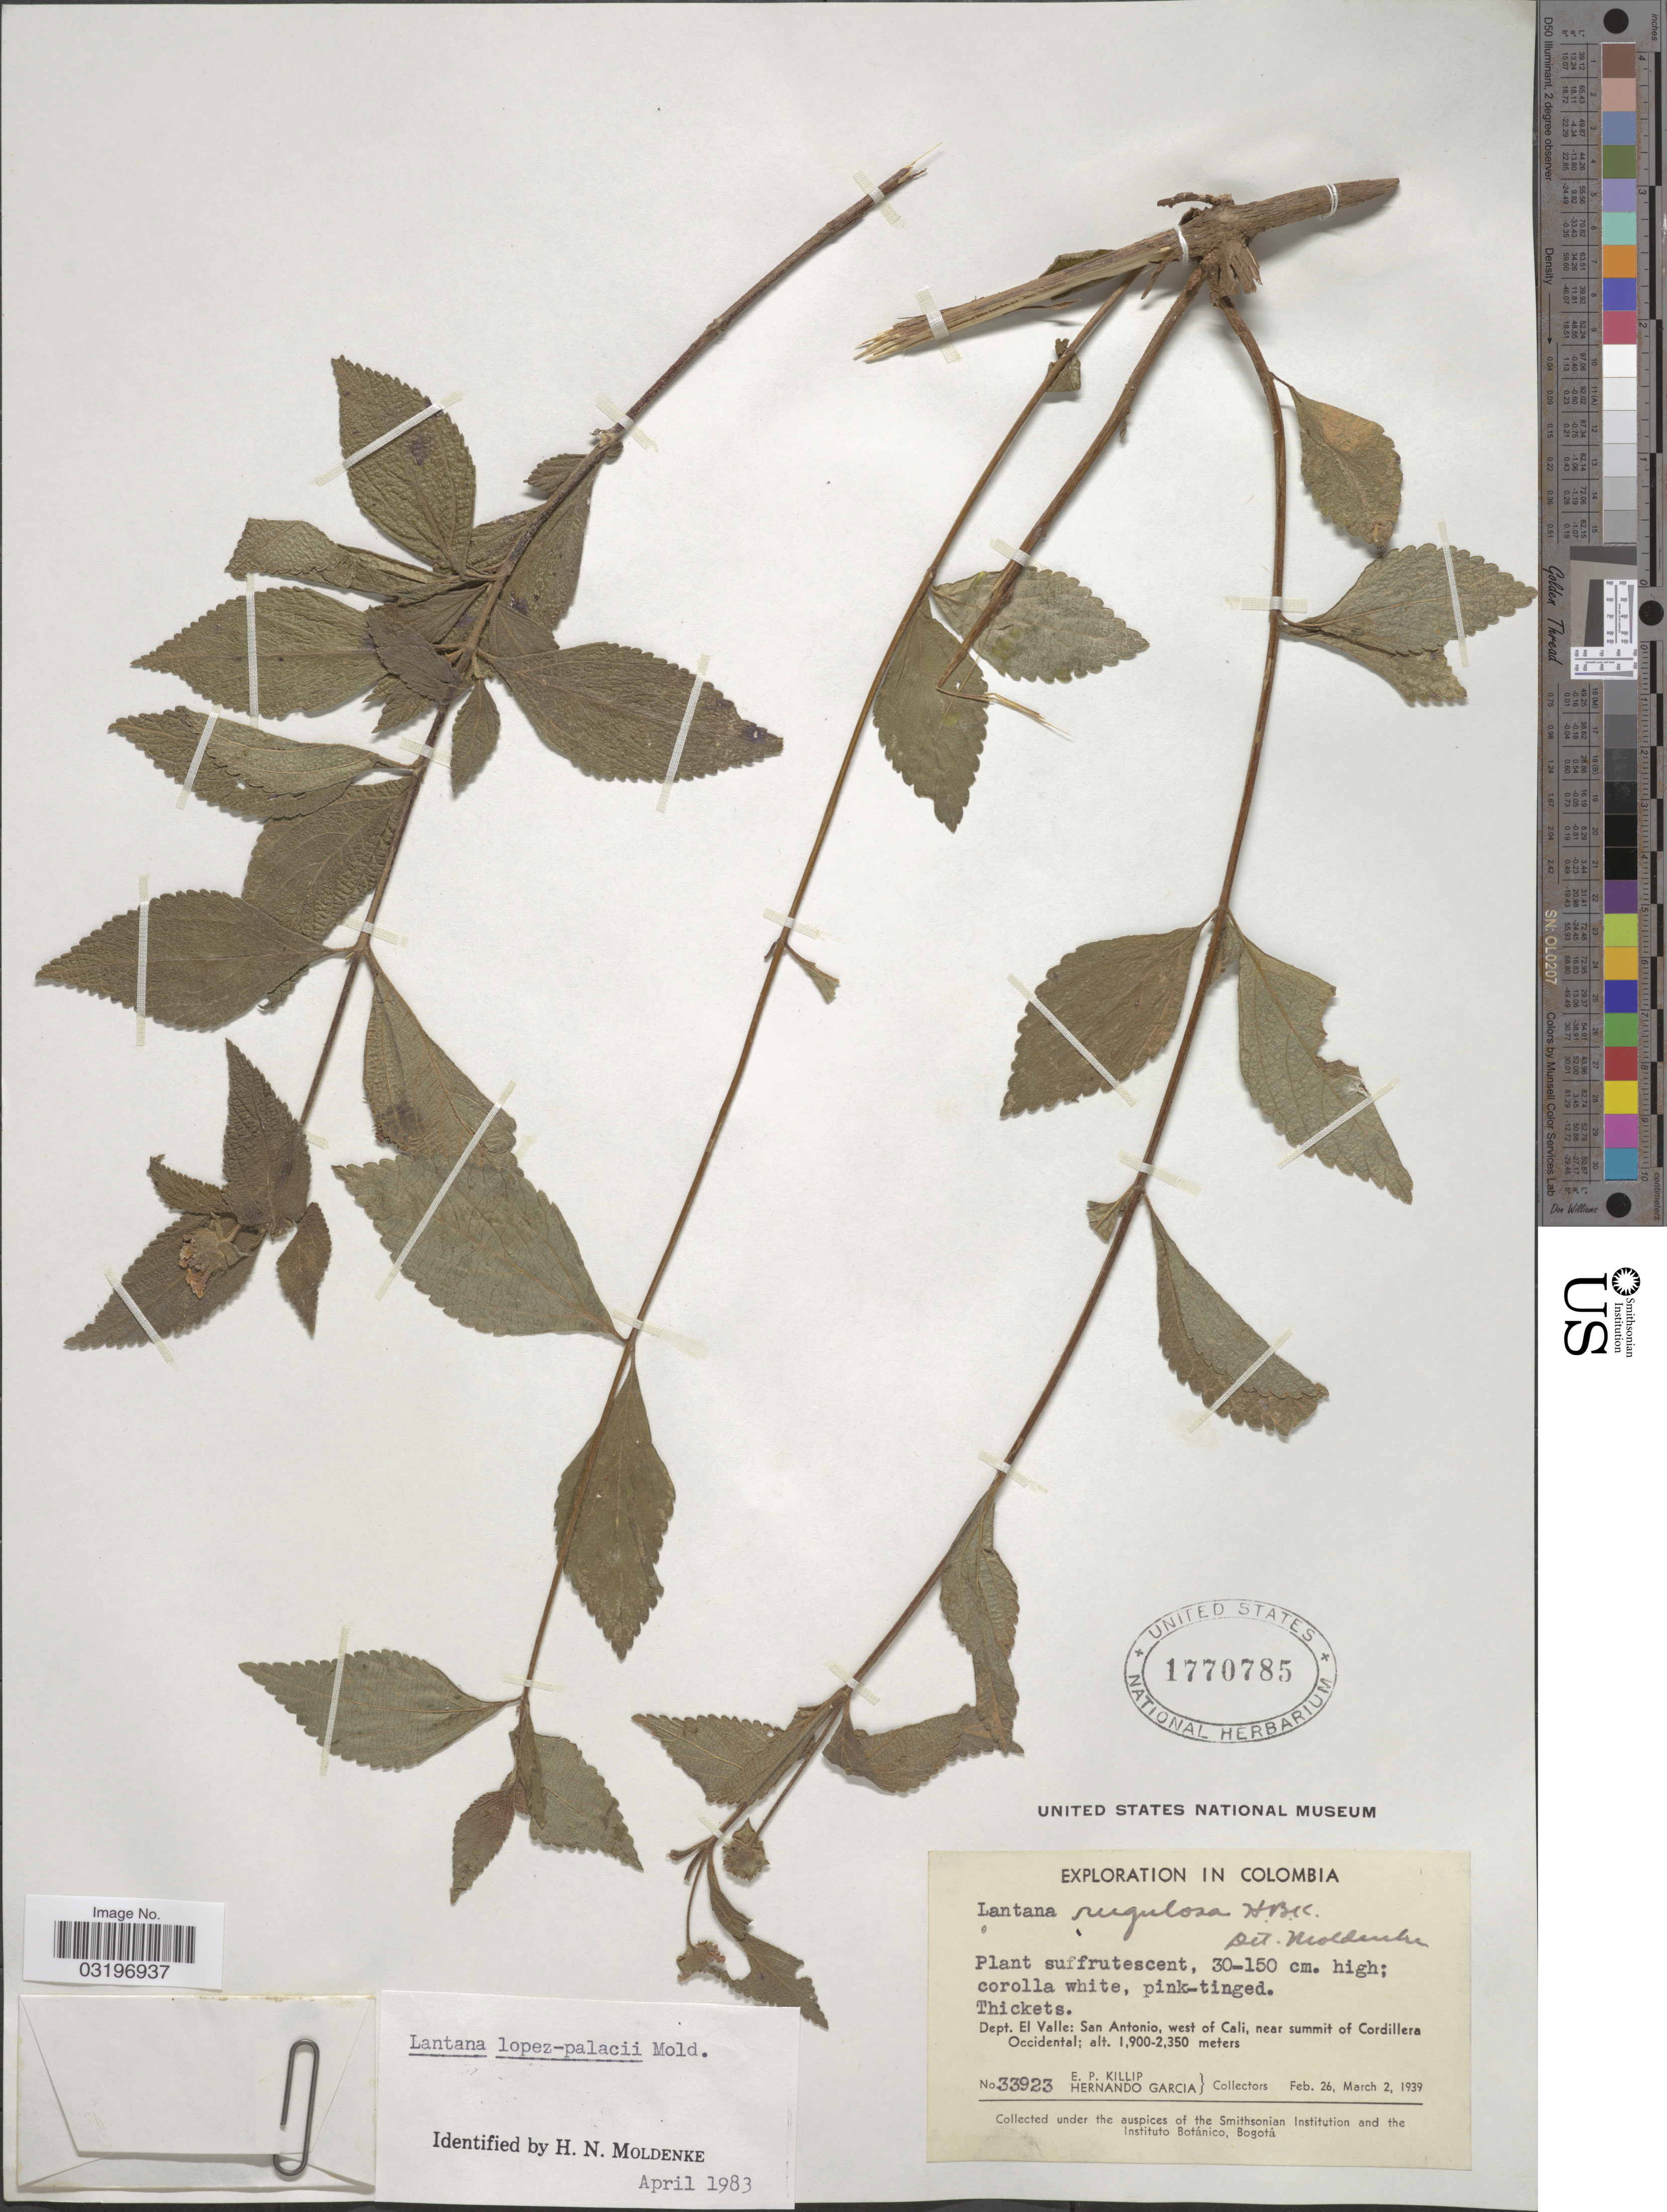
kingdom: Plantae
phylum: Tracheophyta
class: Magnoliopsida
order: Lamiales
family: Verbenaceae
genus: Lantana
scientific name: Lantana lopez-palacii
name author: Moldenke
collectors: E. P. Killip & H. Garcia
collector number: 33923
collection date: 1939-02-26/1939-03-02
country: Colombia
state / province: Valle del Cauca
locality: Dept. El Valle: San Antonio, west of Cali, near summit of Cordillera Occidental.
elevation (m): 1900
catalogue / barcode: US 1770785